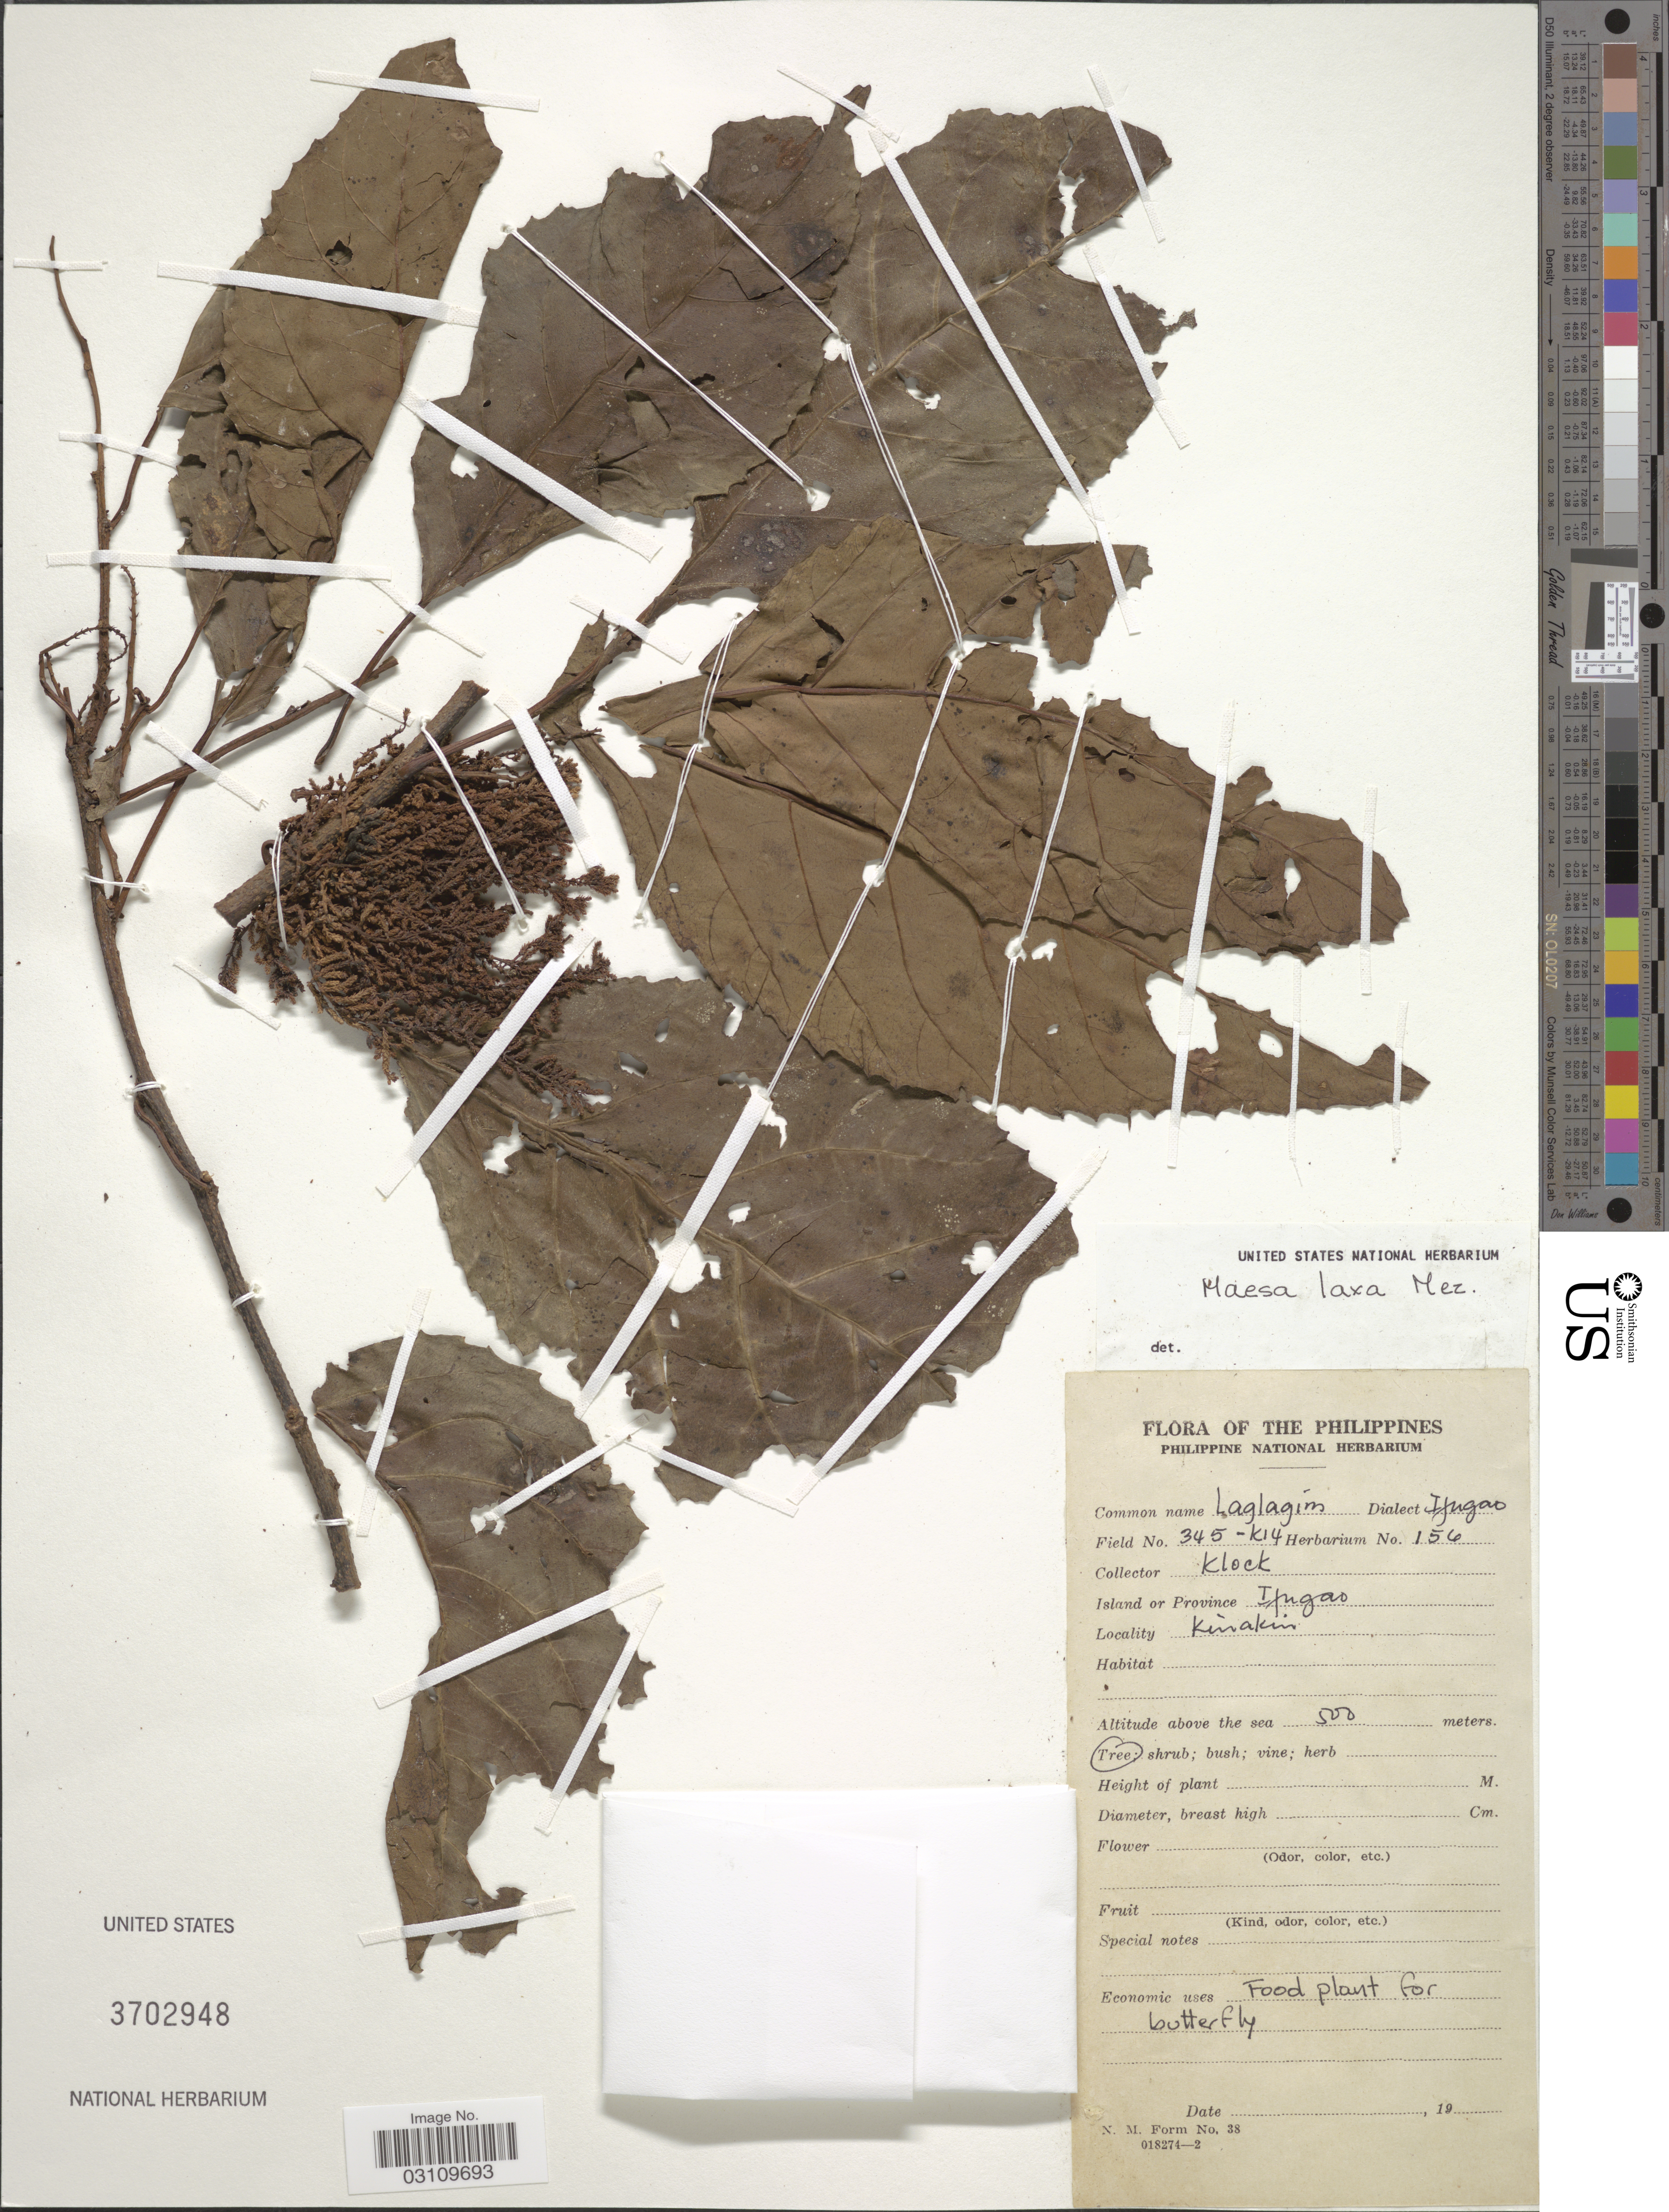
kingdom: Plantae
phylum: Tracheophyta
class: Magnoliopsida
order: Ericales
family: Primulaceae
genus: Maesa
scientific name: Maesa laxa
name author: Mez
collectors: Klock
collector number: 345-K14/156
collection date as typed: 19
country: Philippines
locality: Island or Province Ijugao, Kinakin.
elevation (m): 500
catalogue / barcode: US 3702948